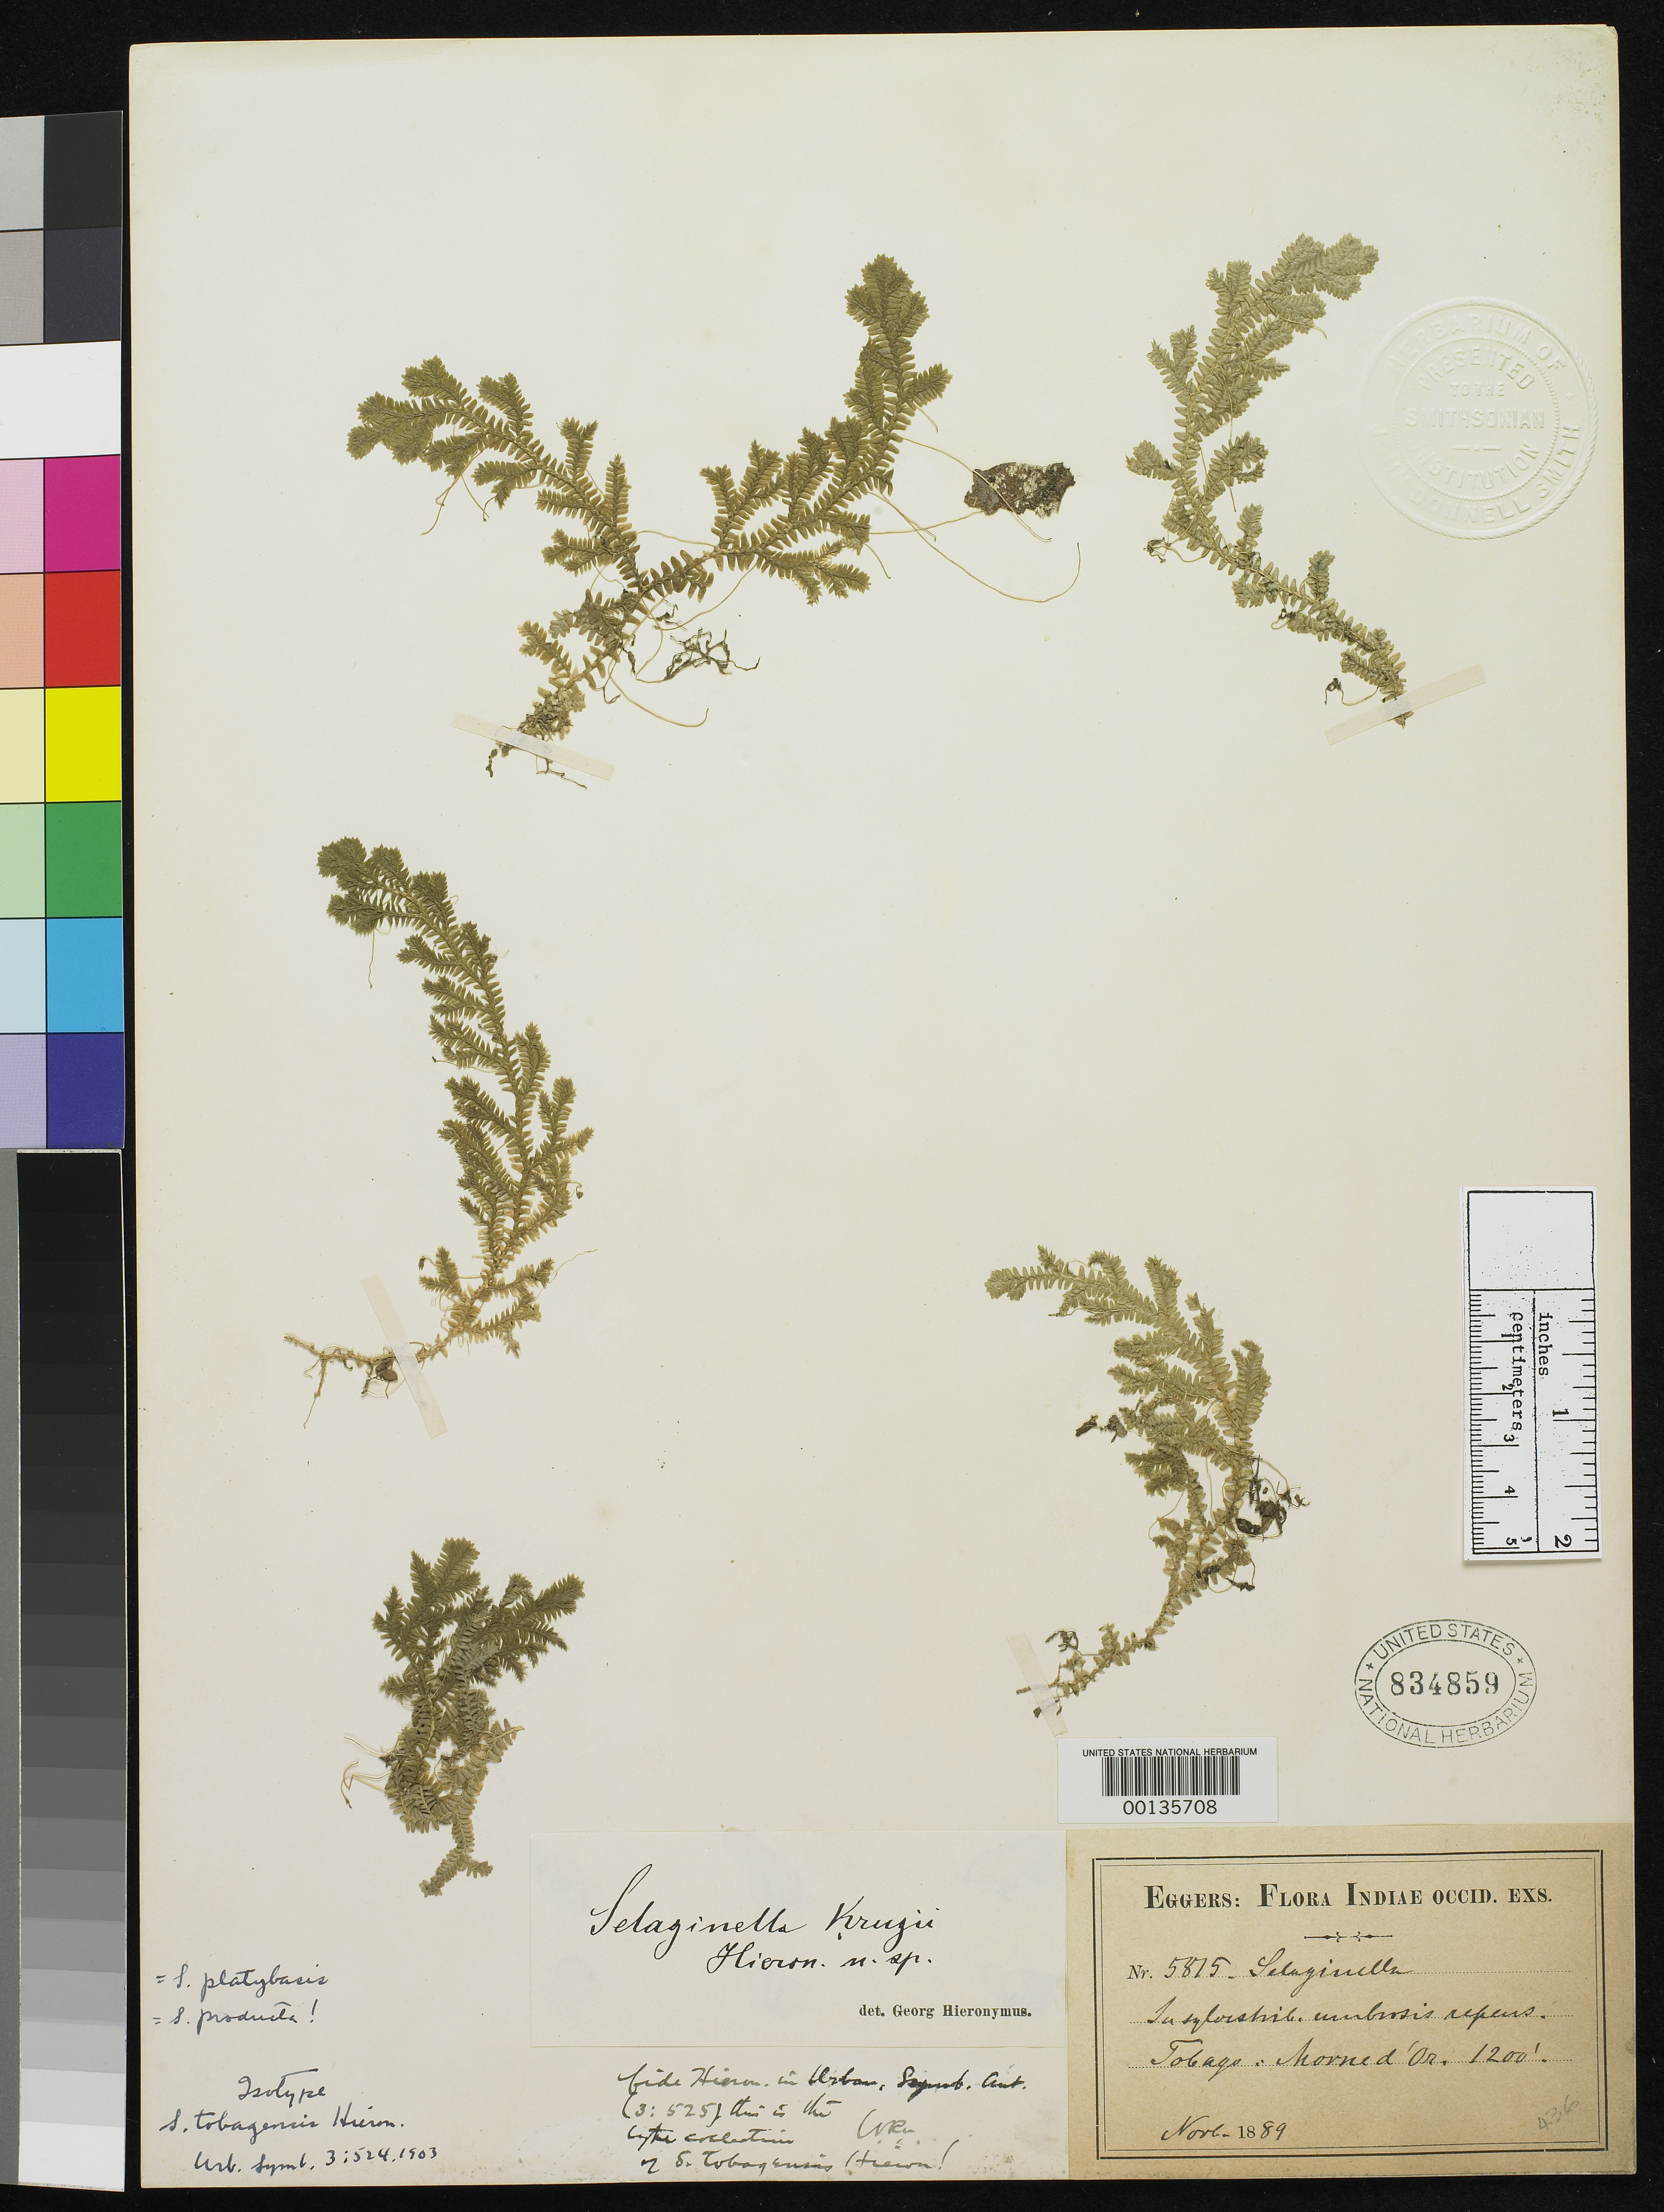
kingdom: Plantae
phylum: Tracheophyta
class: Lycopodiopsida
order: Selaginellales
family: Selaginellaceae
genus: Selaginella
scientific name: Selaginella tobagensis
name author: Hieron. in Urb.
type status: Type Collection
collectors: H. F. A. von Eggers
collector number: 5815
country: Trinidad and Tobago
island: Tobago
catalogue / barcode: US 834859